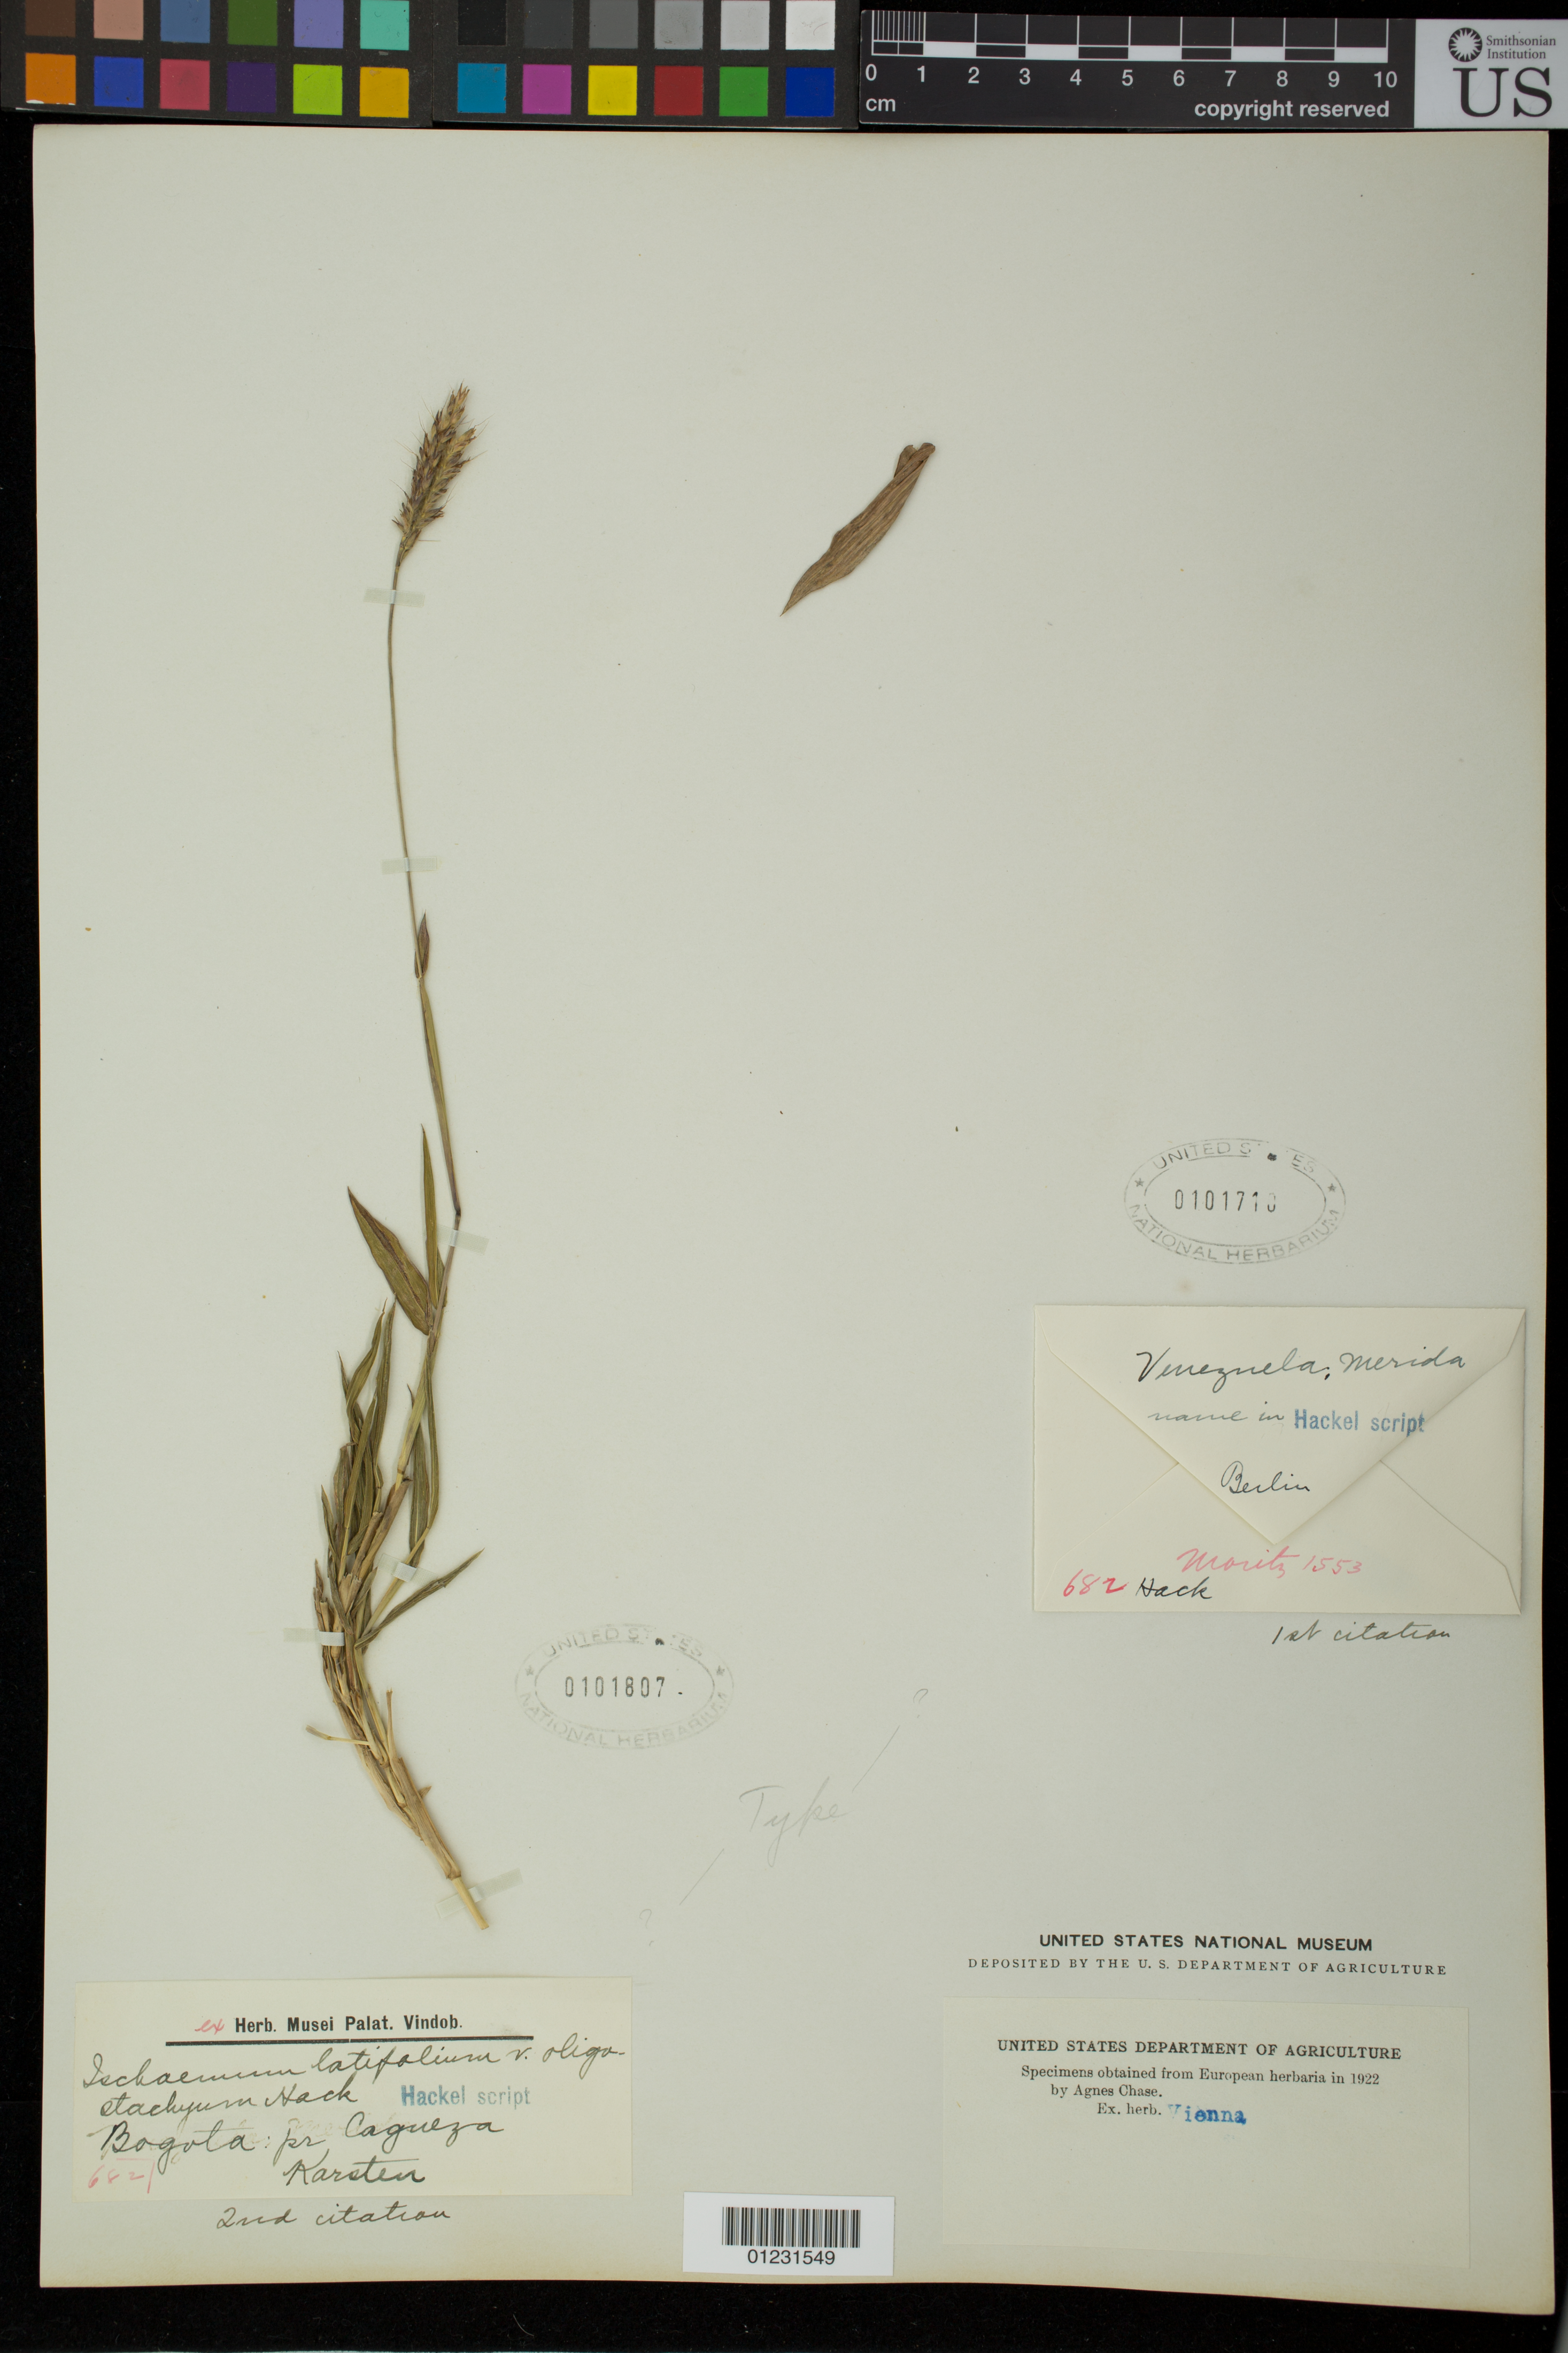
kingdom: Plantae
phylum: Tracheophyta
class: Liliopsida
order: Poales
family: Poaceae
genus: Ischaemum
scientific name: Ischaemum latifolium var. oligostachyum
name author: Hack.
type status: Isosyntype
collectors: A. Moritz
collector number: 1553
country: Venezuela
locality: Merida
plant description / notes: Fragmentary material of type specimen ex herb. Vienna.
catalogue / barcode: US 101710